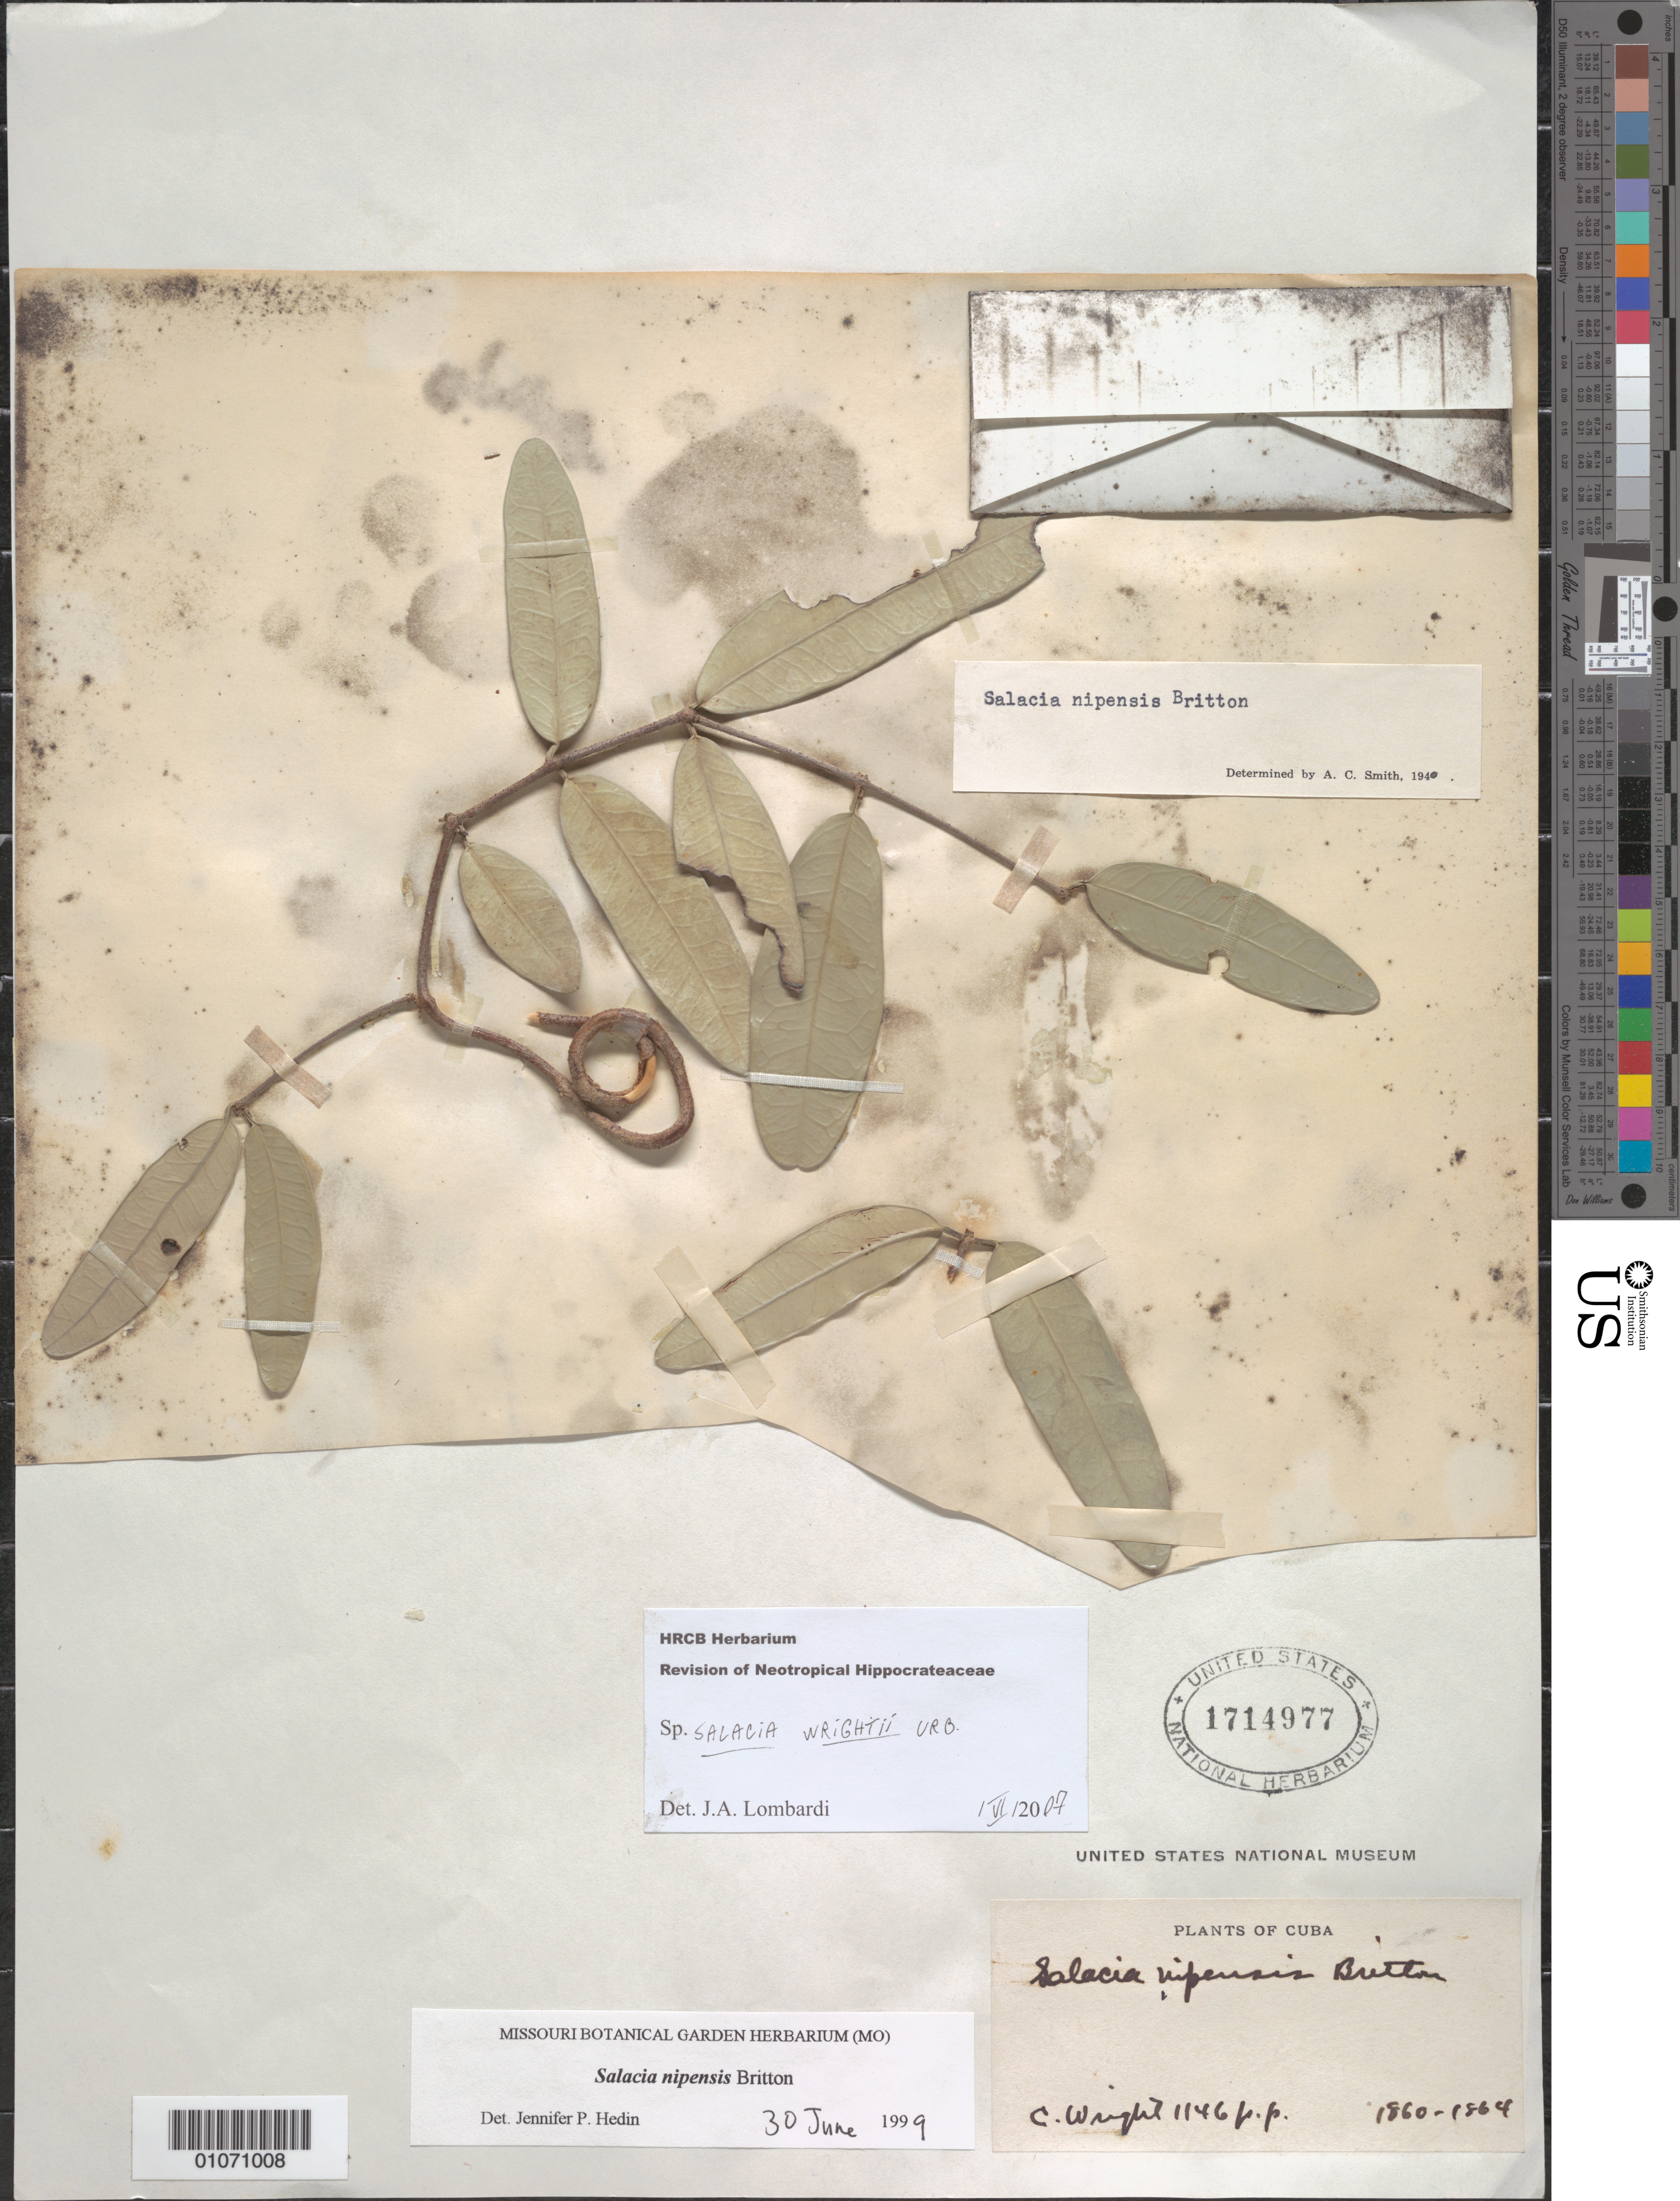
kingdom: Plantae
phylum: Tracheophyta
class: Magnoliopsida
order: Celastrales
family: Celastraceae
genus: Salacia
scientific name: Salacia wrightii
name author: Urb.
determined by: Lombardi, Julio A.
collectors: C. Wright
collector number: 1146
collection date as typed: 01 Jan 1860 to 31 Dec 1864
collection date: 1860-01-01/1864-12-31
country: Cuba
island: Cuba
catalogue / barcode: US 1714977